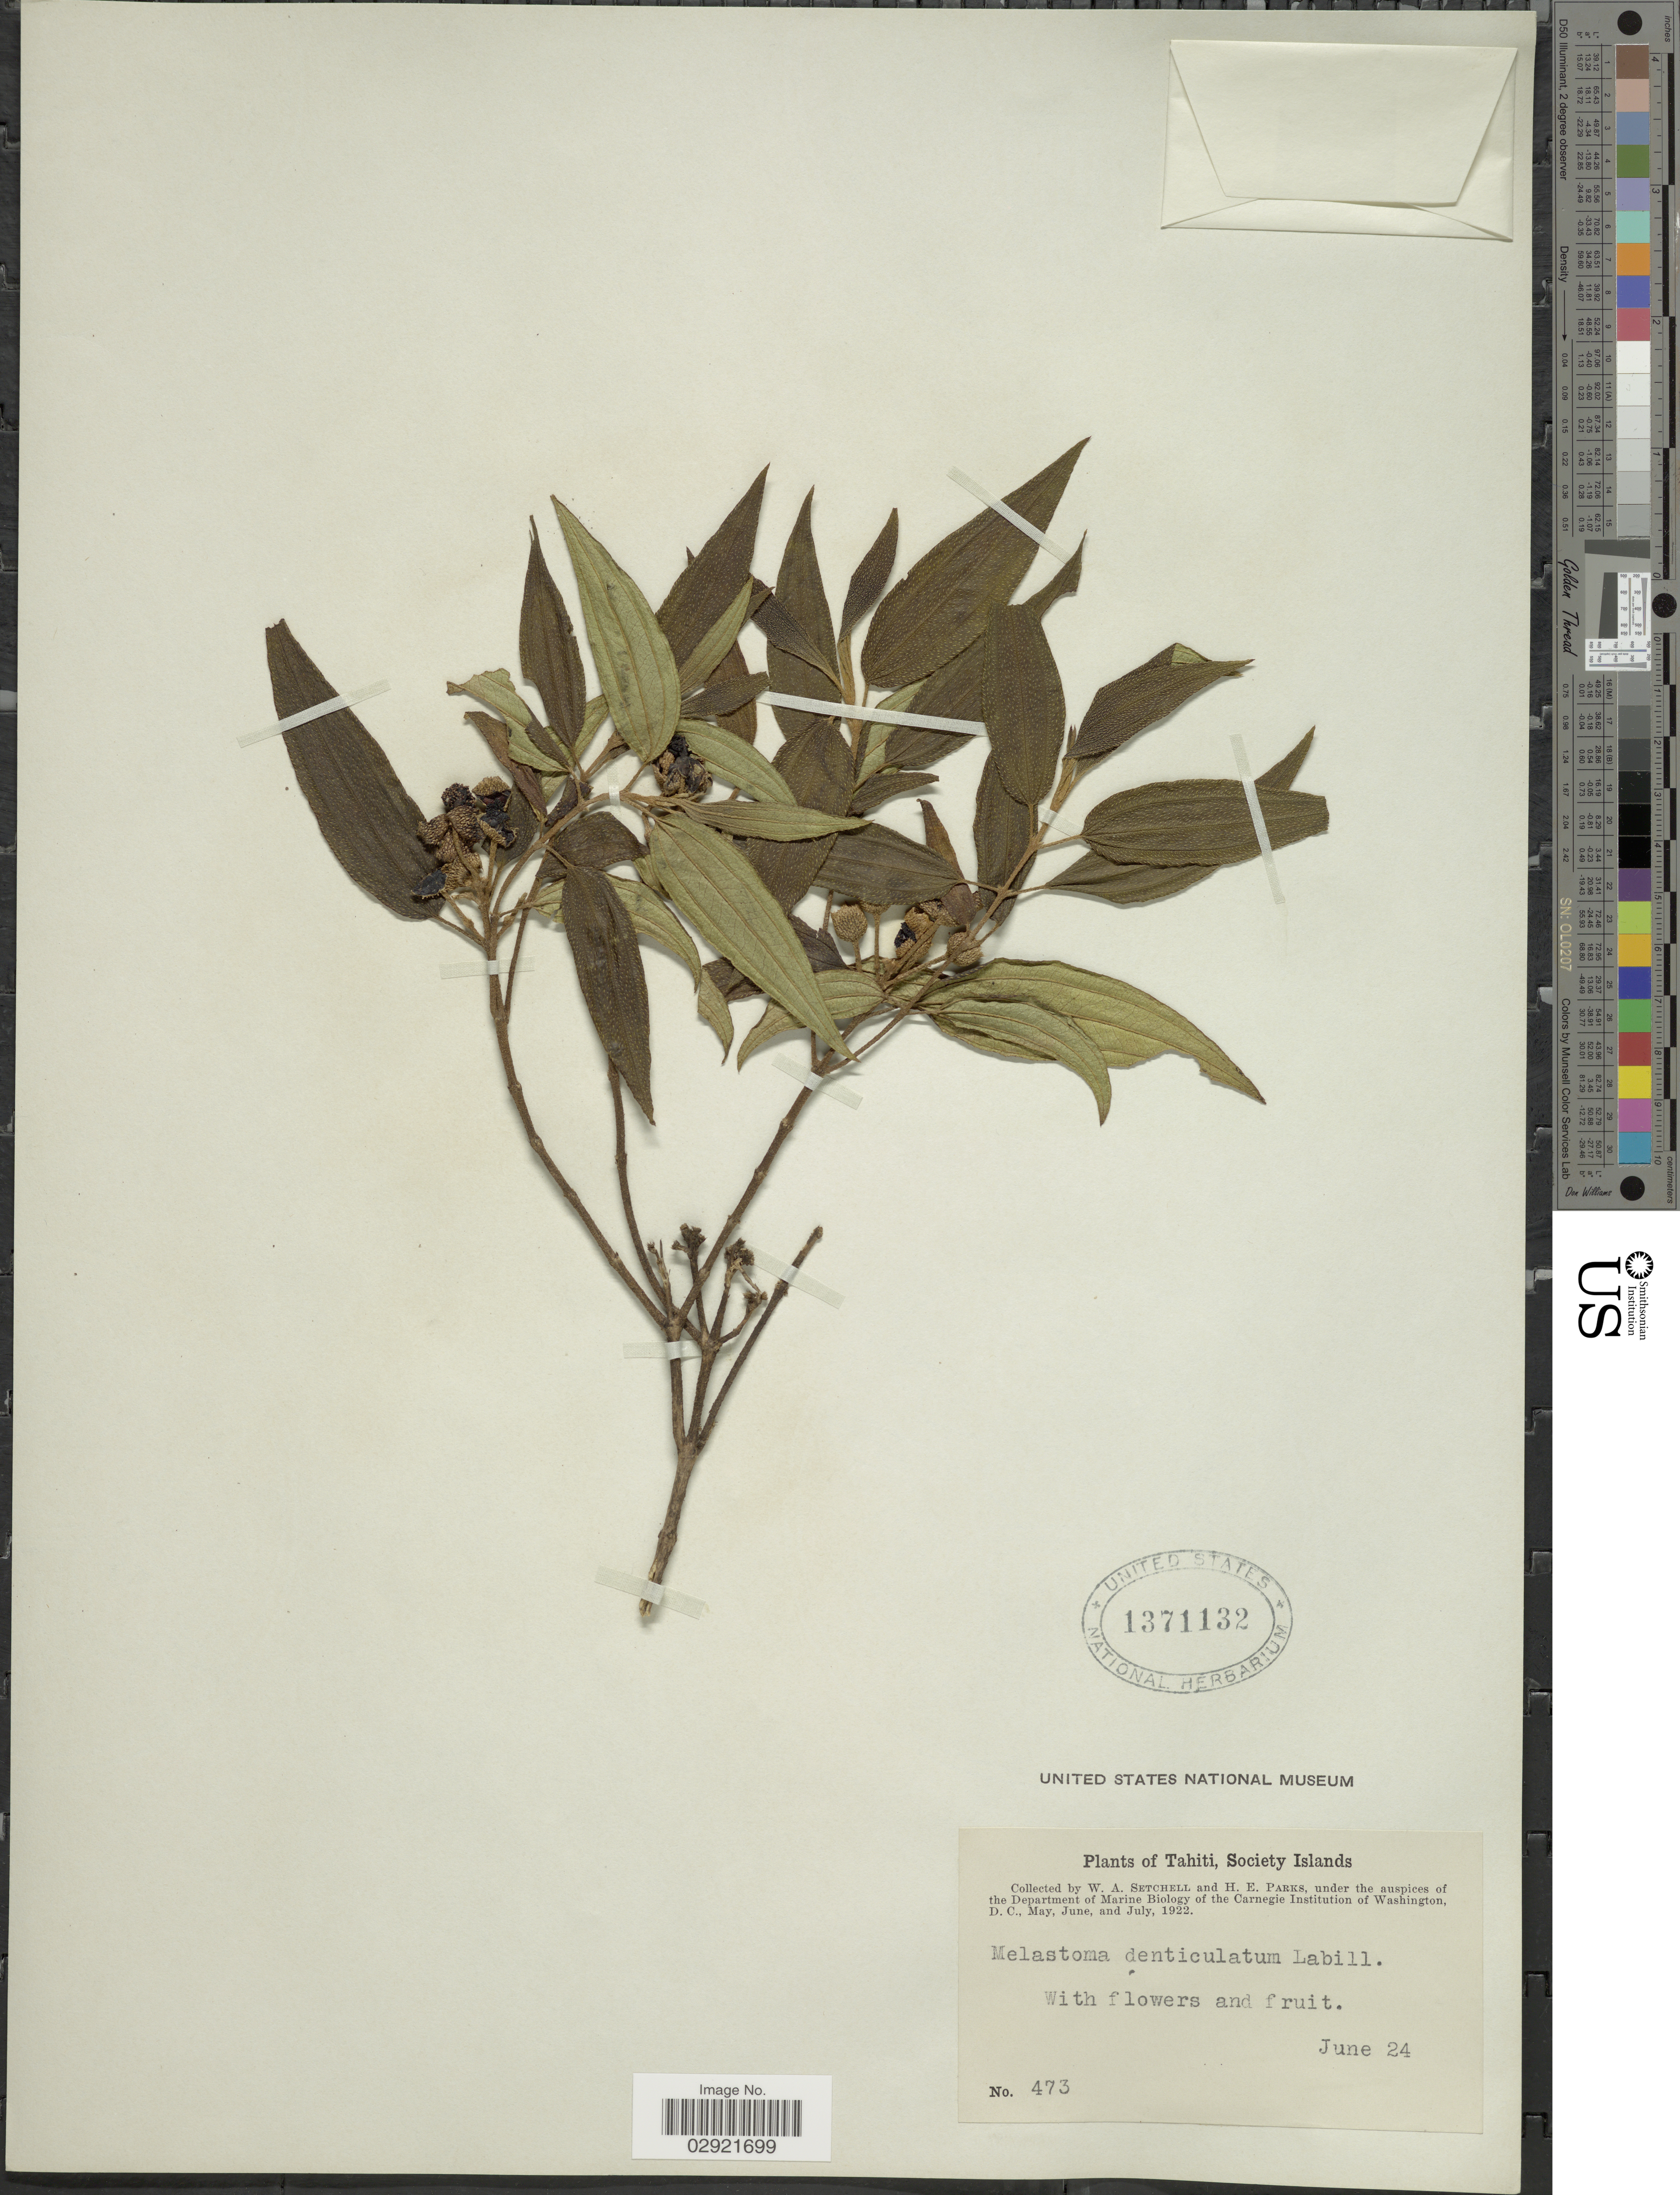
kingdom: Plantae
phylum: Tracheophyta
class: Magnoliopsida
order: Myrtales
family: Melastomataceae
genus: Melastoma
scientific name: Melastoma malabathricum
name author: L.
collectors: W. Setchell & H. E. Parks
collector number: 473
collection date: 1922-06-24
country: French Polynesia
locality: Tahiti, Society Islands.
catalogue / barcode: US 1371132